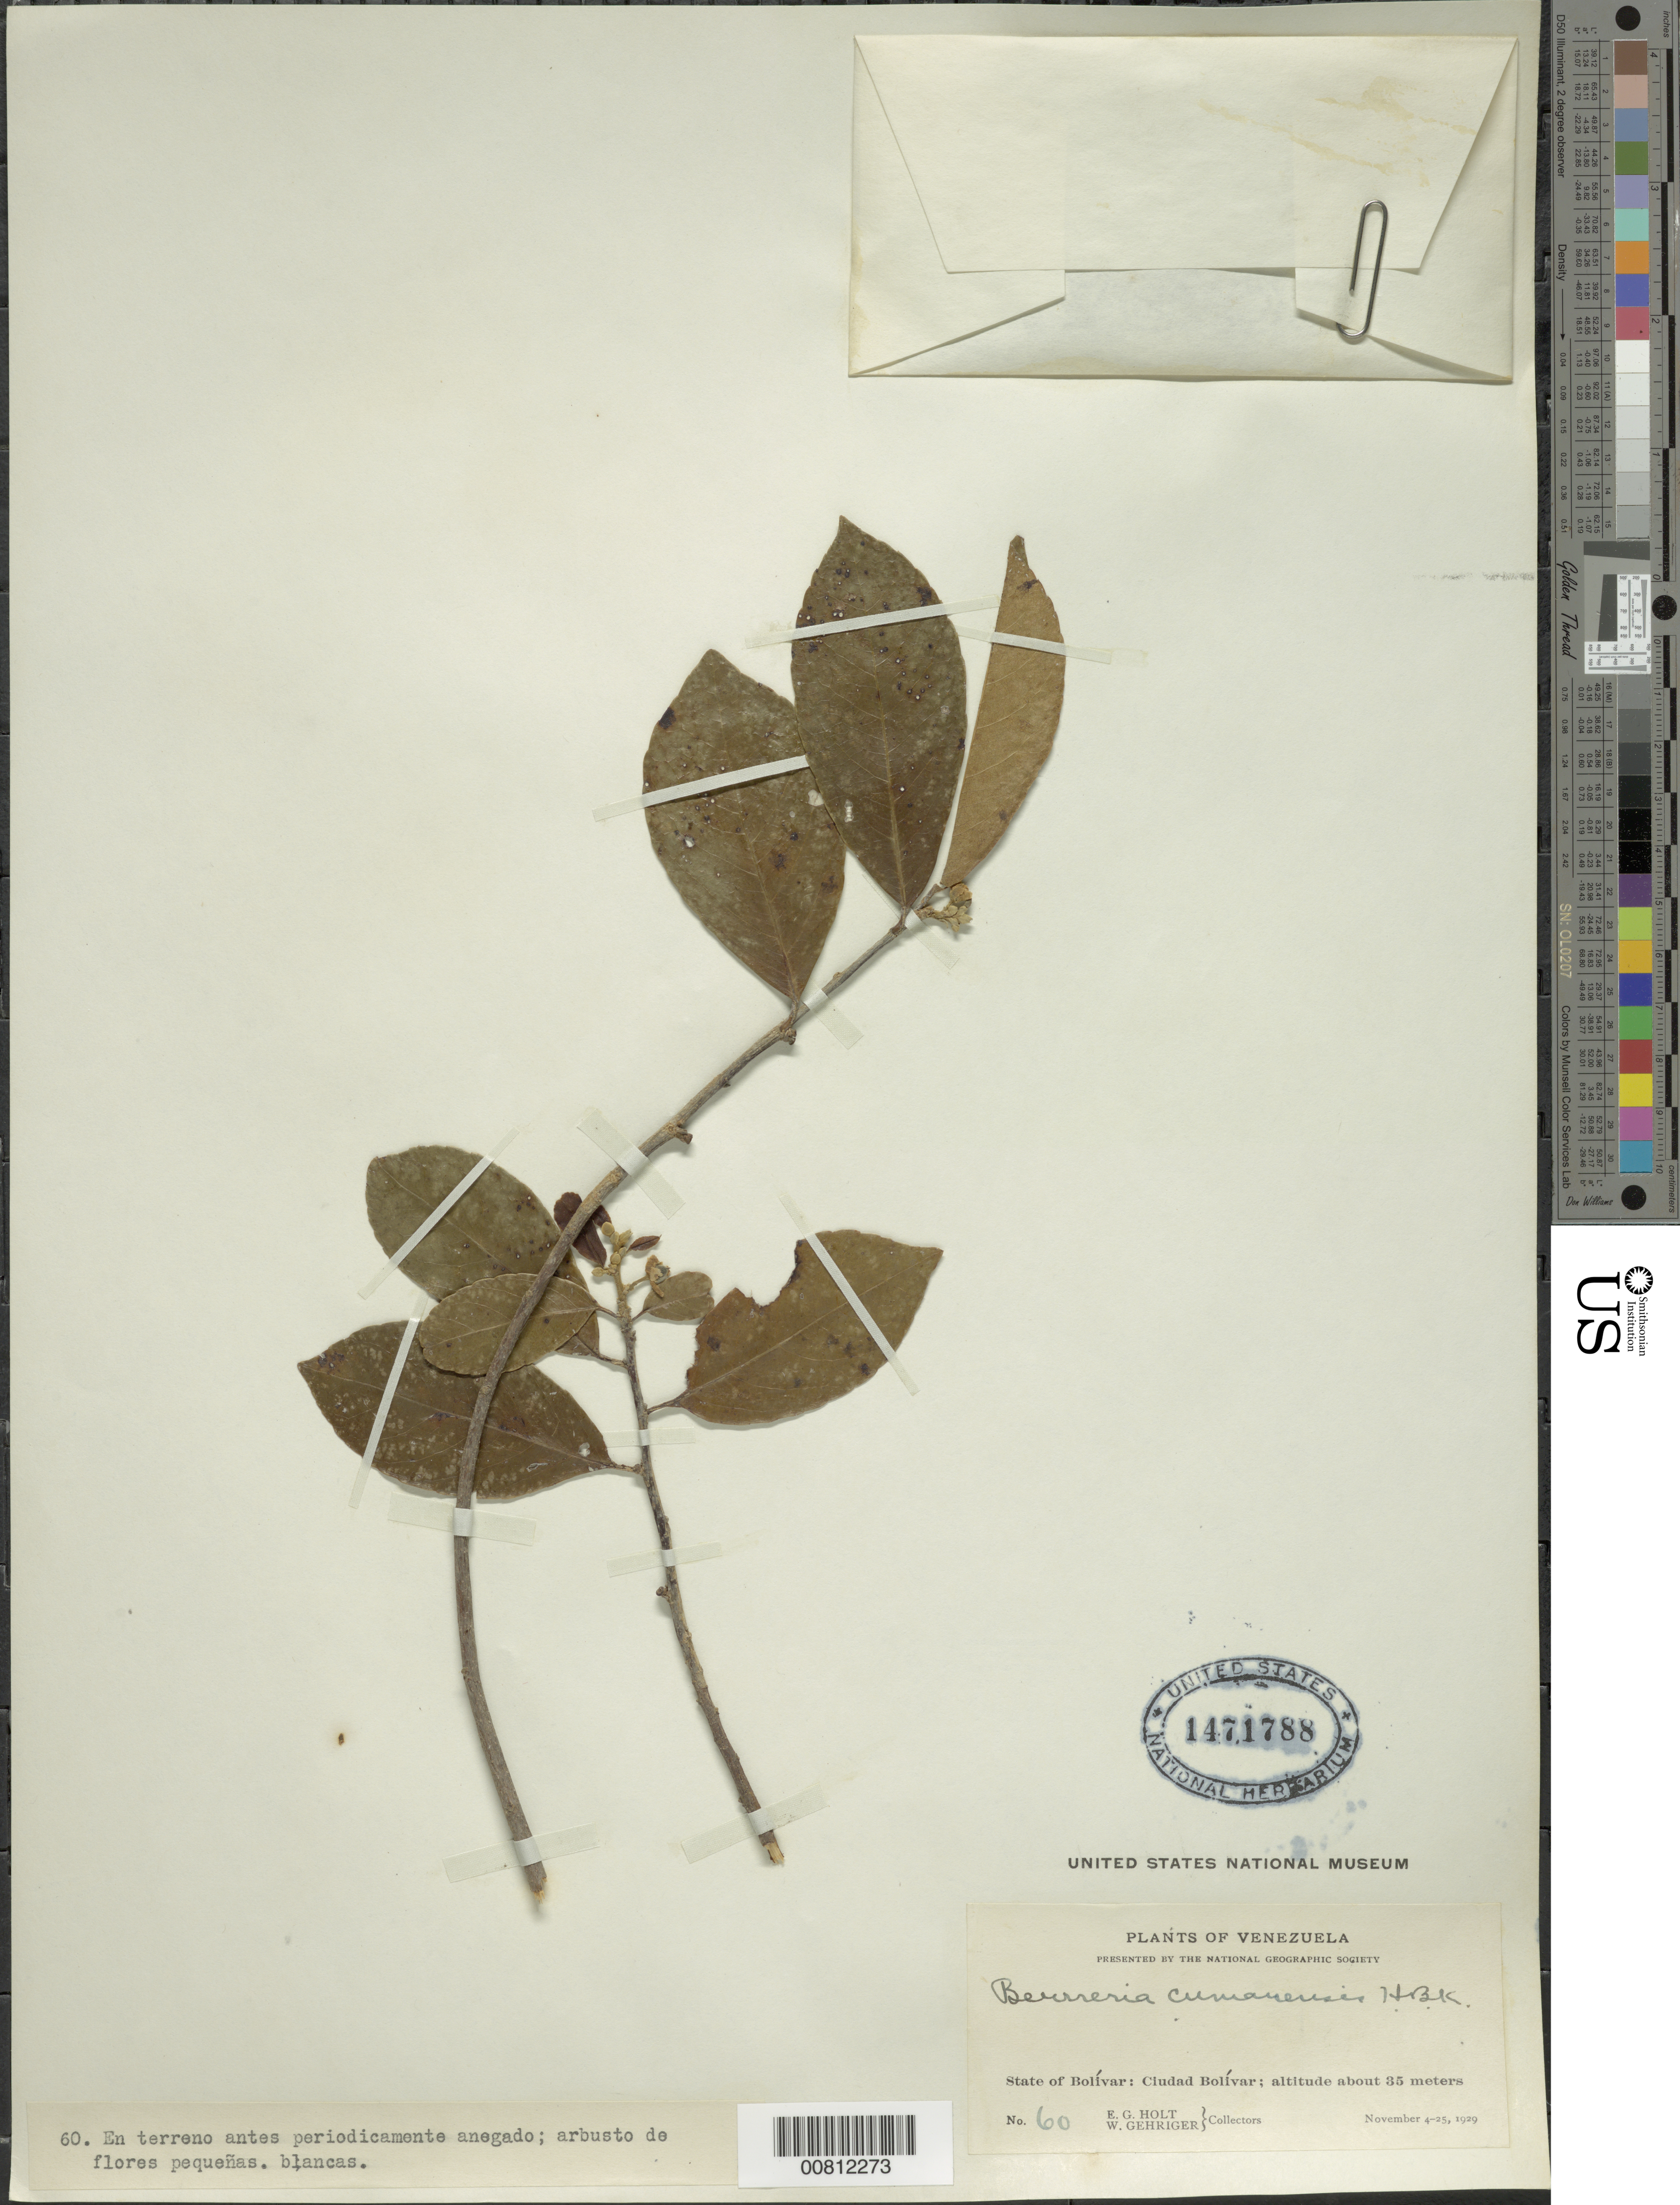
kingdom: Plantae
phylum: Tracheophyta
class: Magnoliopsida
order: Boraginales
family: Ehretiaceae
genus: Bourreria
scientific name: Bourreria cumanensis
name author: (Loefl.) O.E. Schulz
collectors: E. Holt & W. Gehriger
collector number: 60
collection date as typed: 4-Nov-29 to 25-Nov-29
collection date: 1929-11-04/1929-11-25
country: Venezuela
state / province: Bolívar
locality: Ciudad Bolívar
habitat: Terrano antes periodicamente anegado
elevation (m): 35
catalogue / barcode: US 1471788